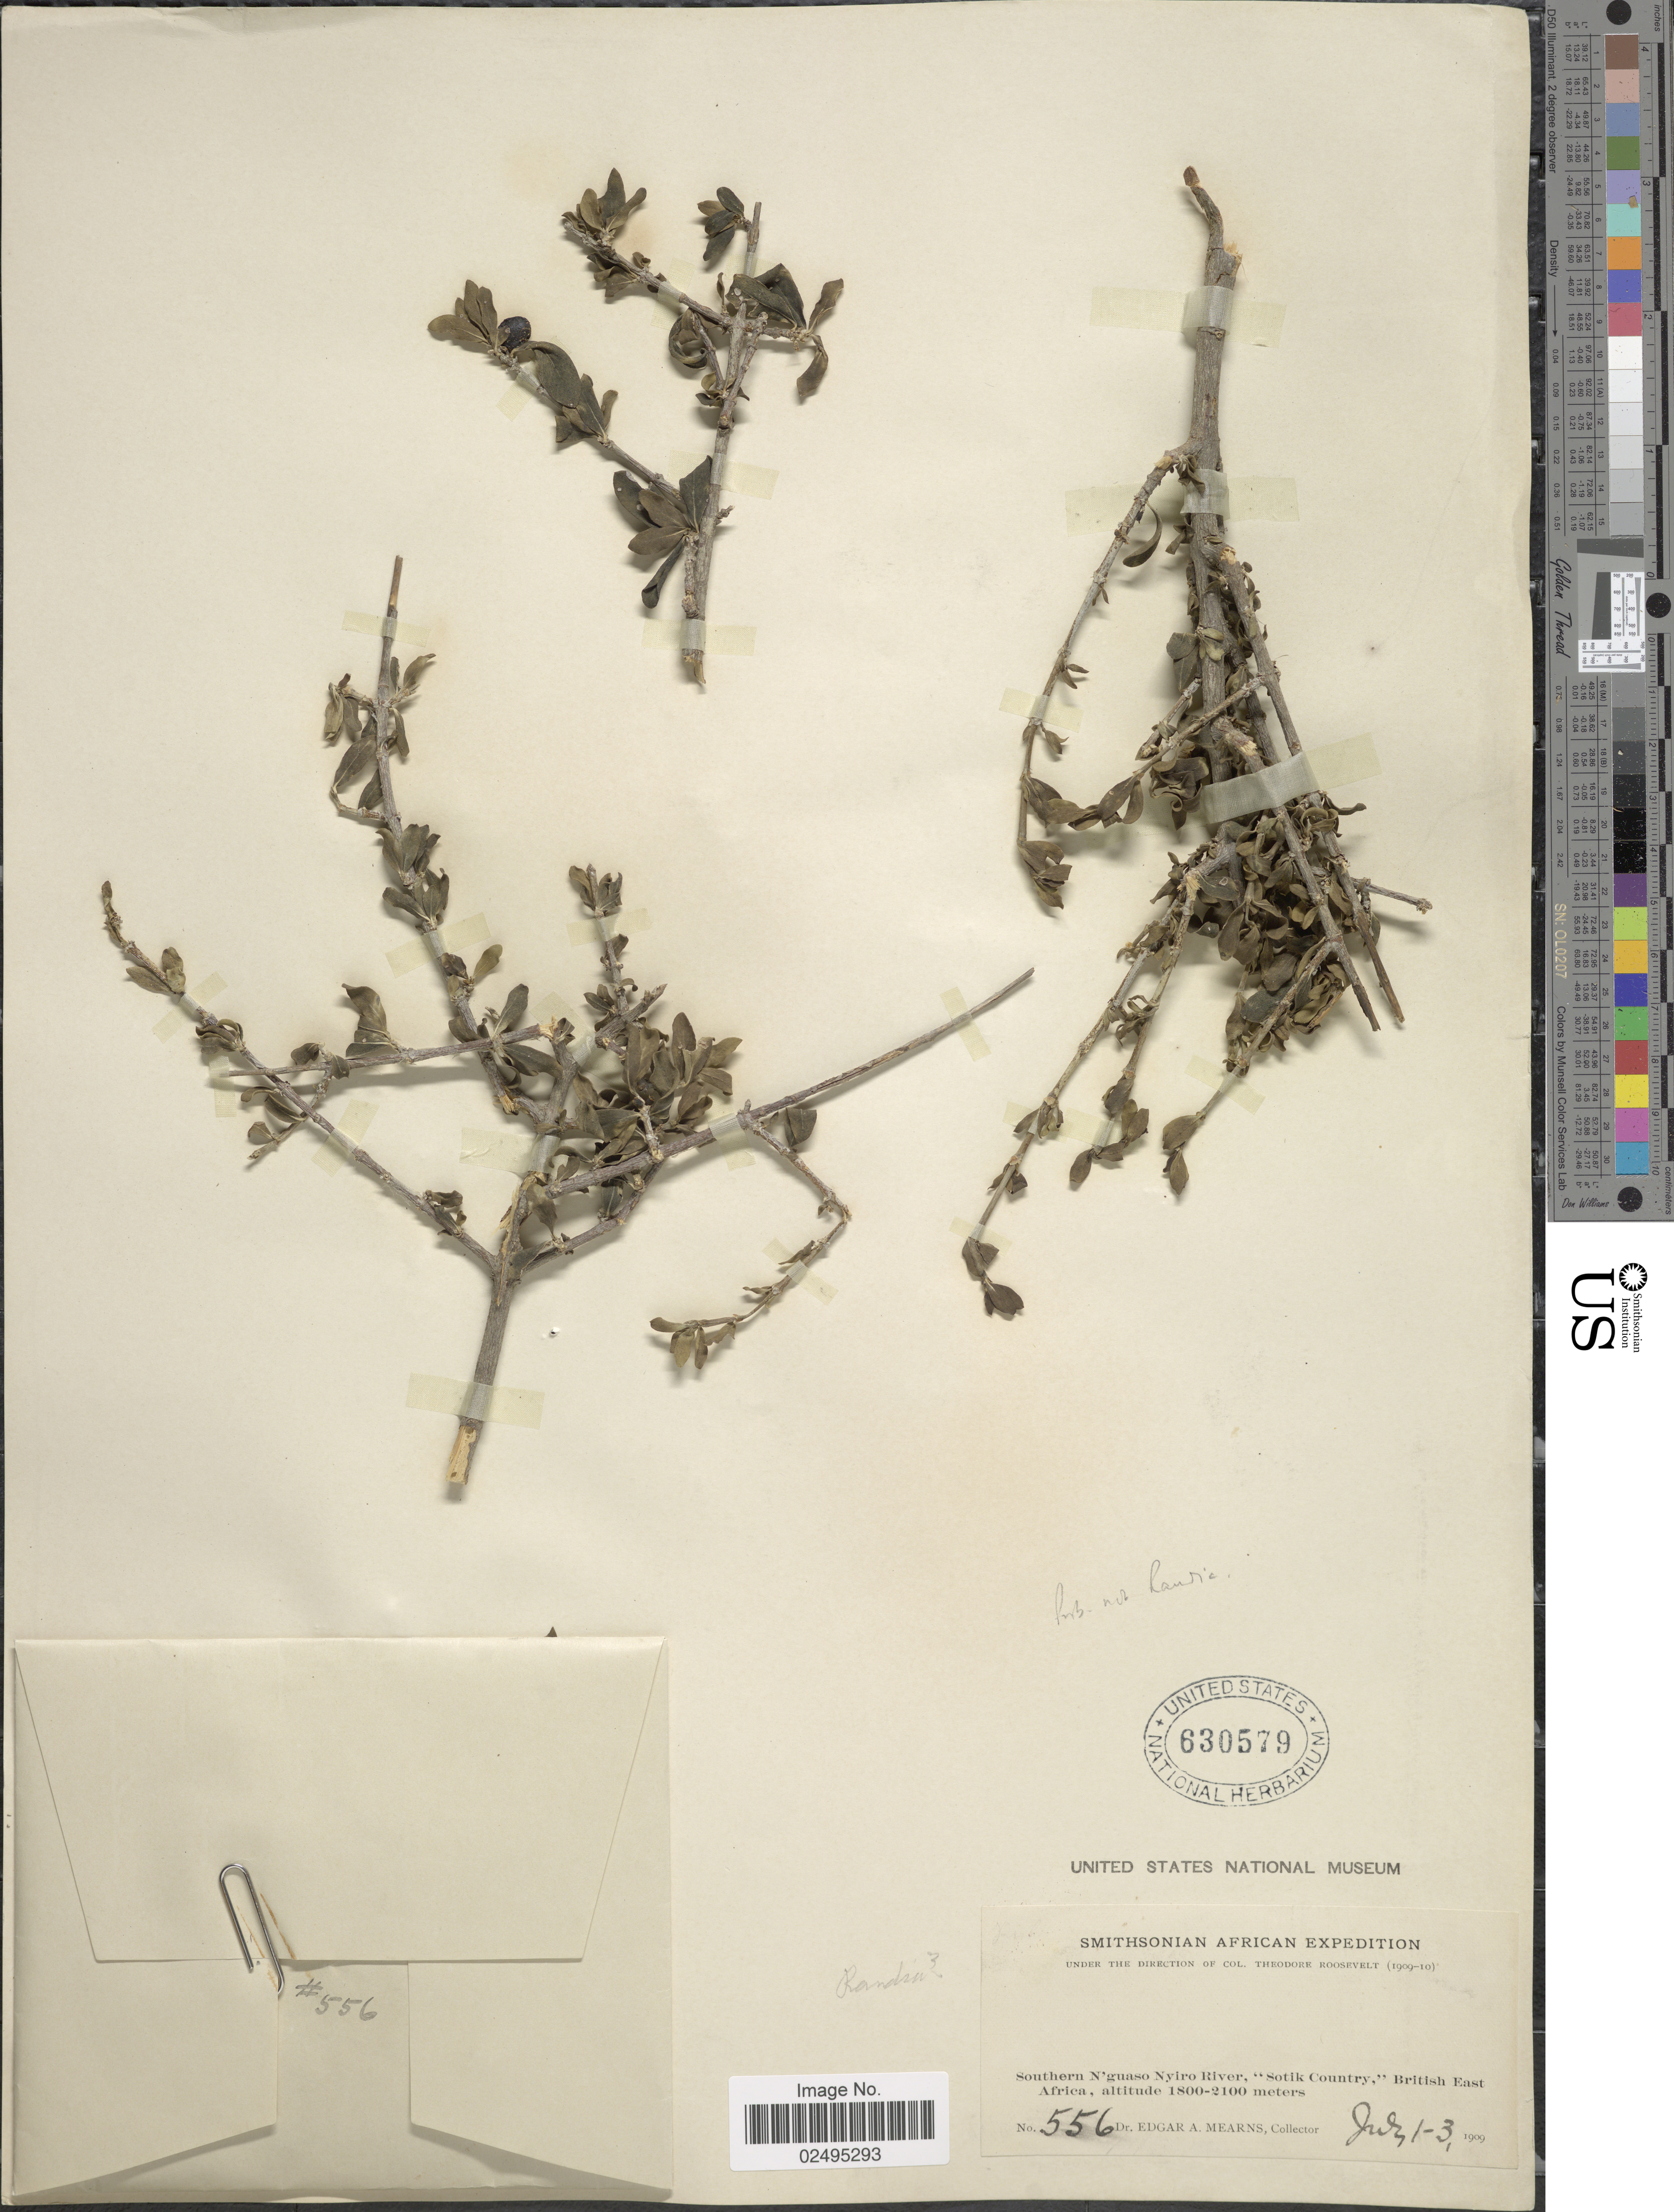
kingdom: Plantae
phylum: Tracheophyta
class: Magnoliopsida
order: Gentianales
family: Rubiaceae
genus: Randia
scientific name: Randia sp.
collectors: E. A. Mearns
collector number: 556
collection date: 1909-07-01/1909-07-03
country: Kenya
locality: Southern N'guaso Nyiro River, Sotik Country, British East Africa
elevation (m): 1800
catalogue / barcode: US 630579